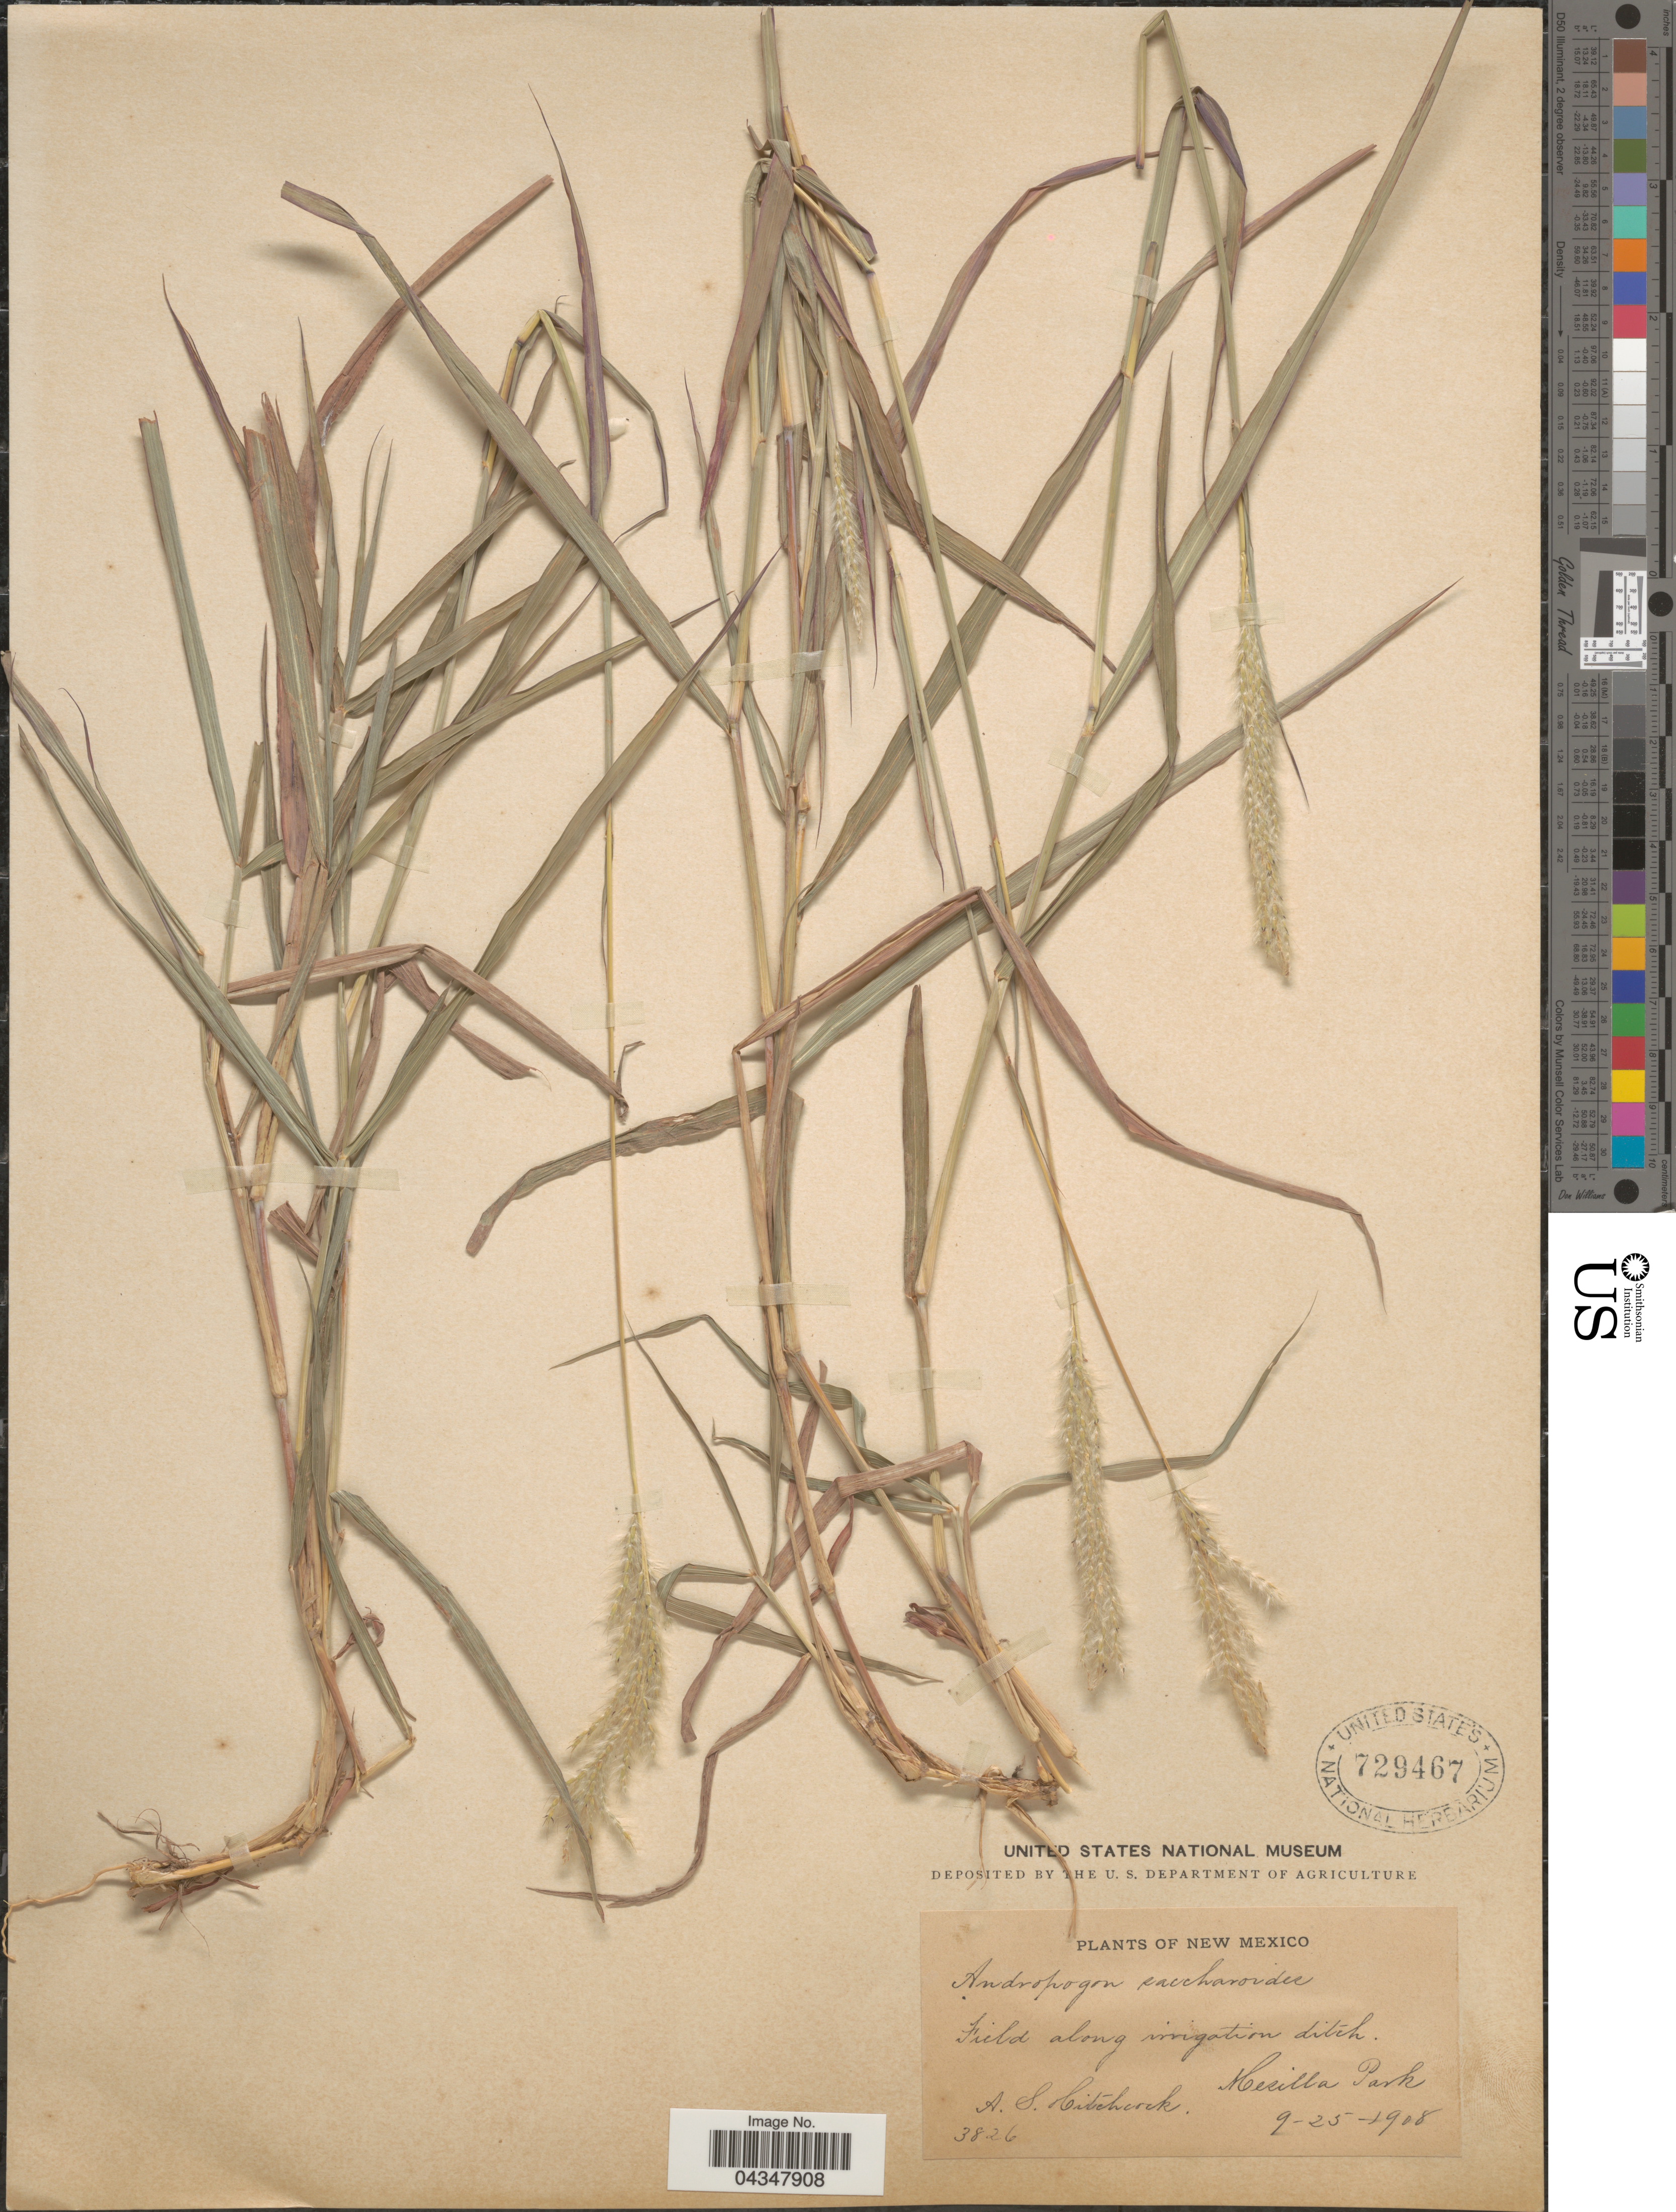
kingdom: Plantae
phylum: Tracheophyta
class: Liliopsida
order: Poales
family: Poaceae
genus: Bothriochloa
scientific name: Bothriochloa saccharoides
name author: (Sw.) Rydb.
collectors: A. S. Hitchcock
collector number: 3826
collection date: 1908-09-25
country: United States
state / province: New Mexico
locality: Fields along irrigation ditch. Hesilla Park.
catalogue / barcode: US 729467